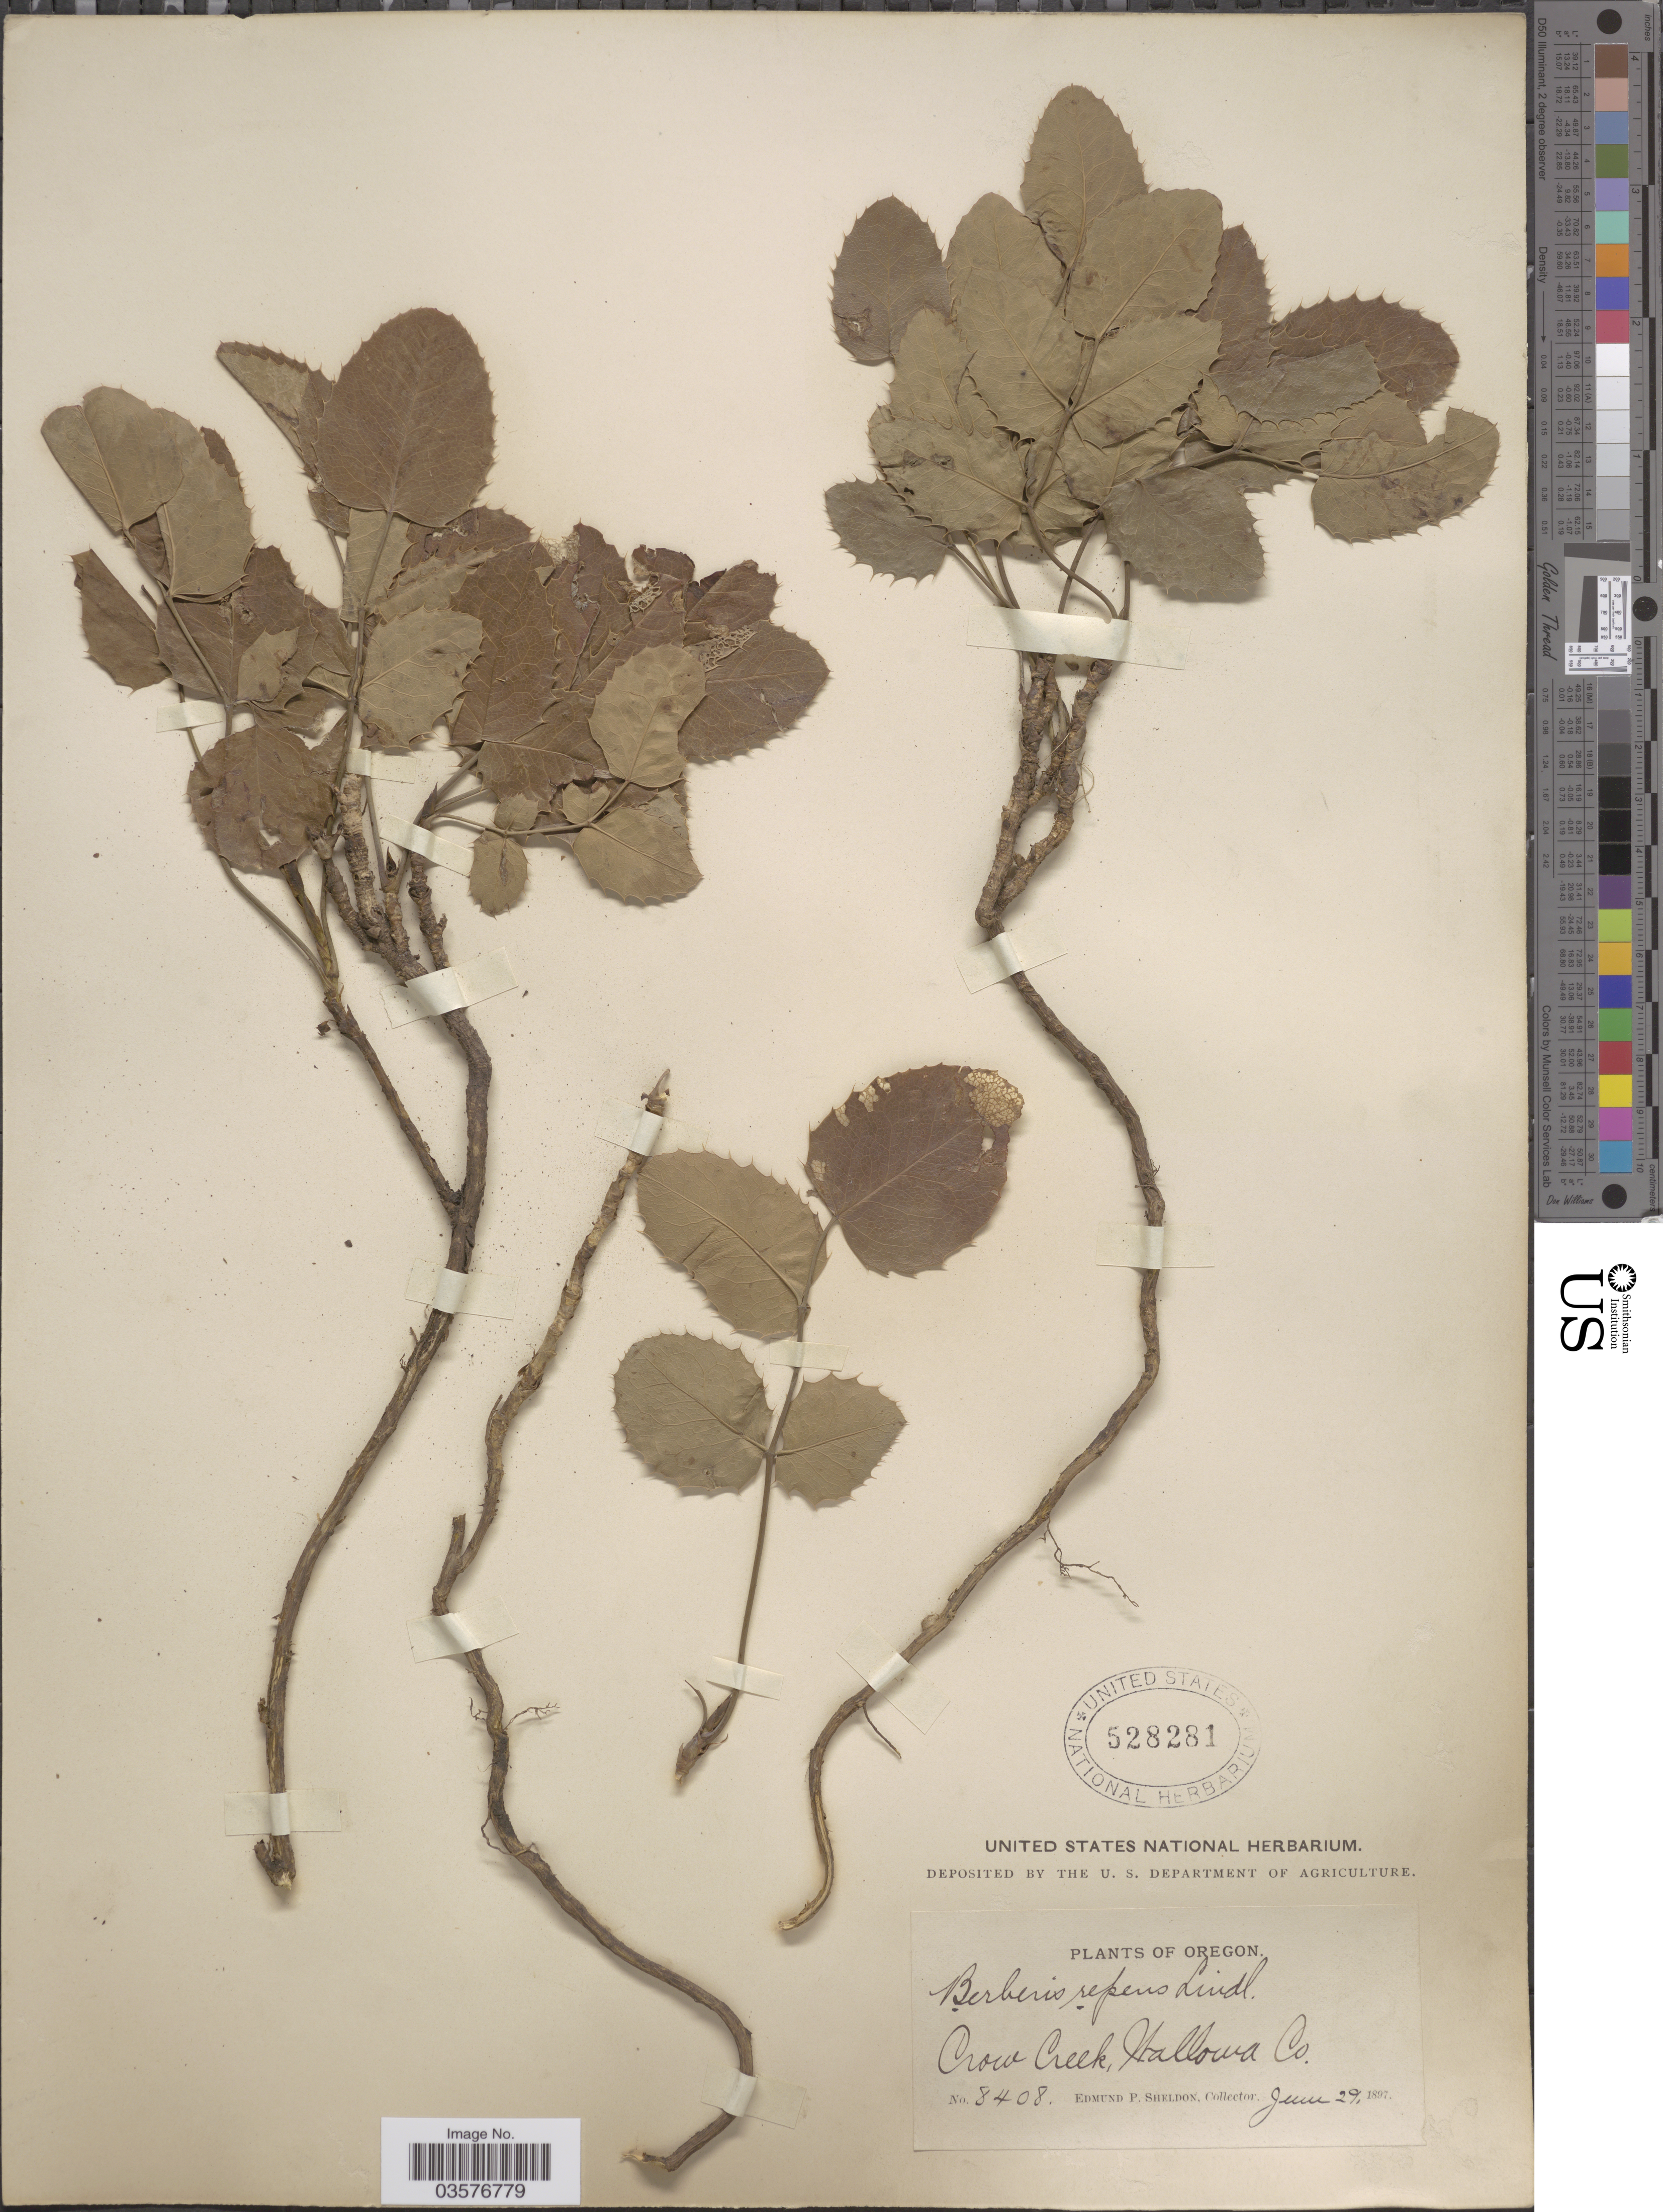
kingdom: Plantae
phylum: Tracheophyta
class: Magnoliopsida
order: Ranunculales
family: Berberidaceae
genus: Mahonia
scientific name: Mahonia repens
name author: (Lindl.) G. Don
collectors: E. P. Sheldon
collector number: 8408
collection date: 1897-06-29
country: United States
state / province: Oregon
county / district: Wallowa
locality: Crow Creek, Wallowa Co.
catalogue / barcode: US 528281